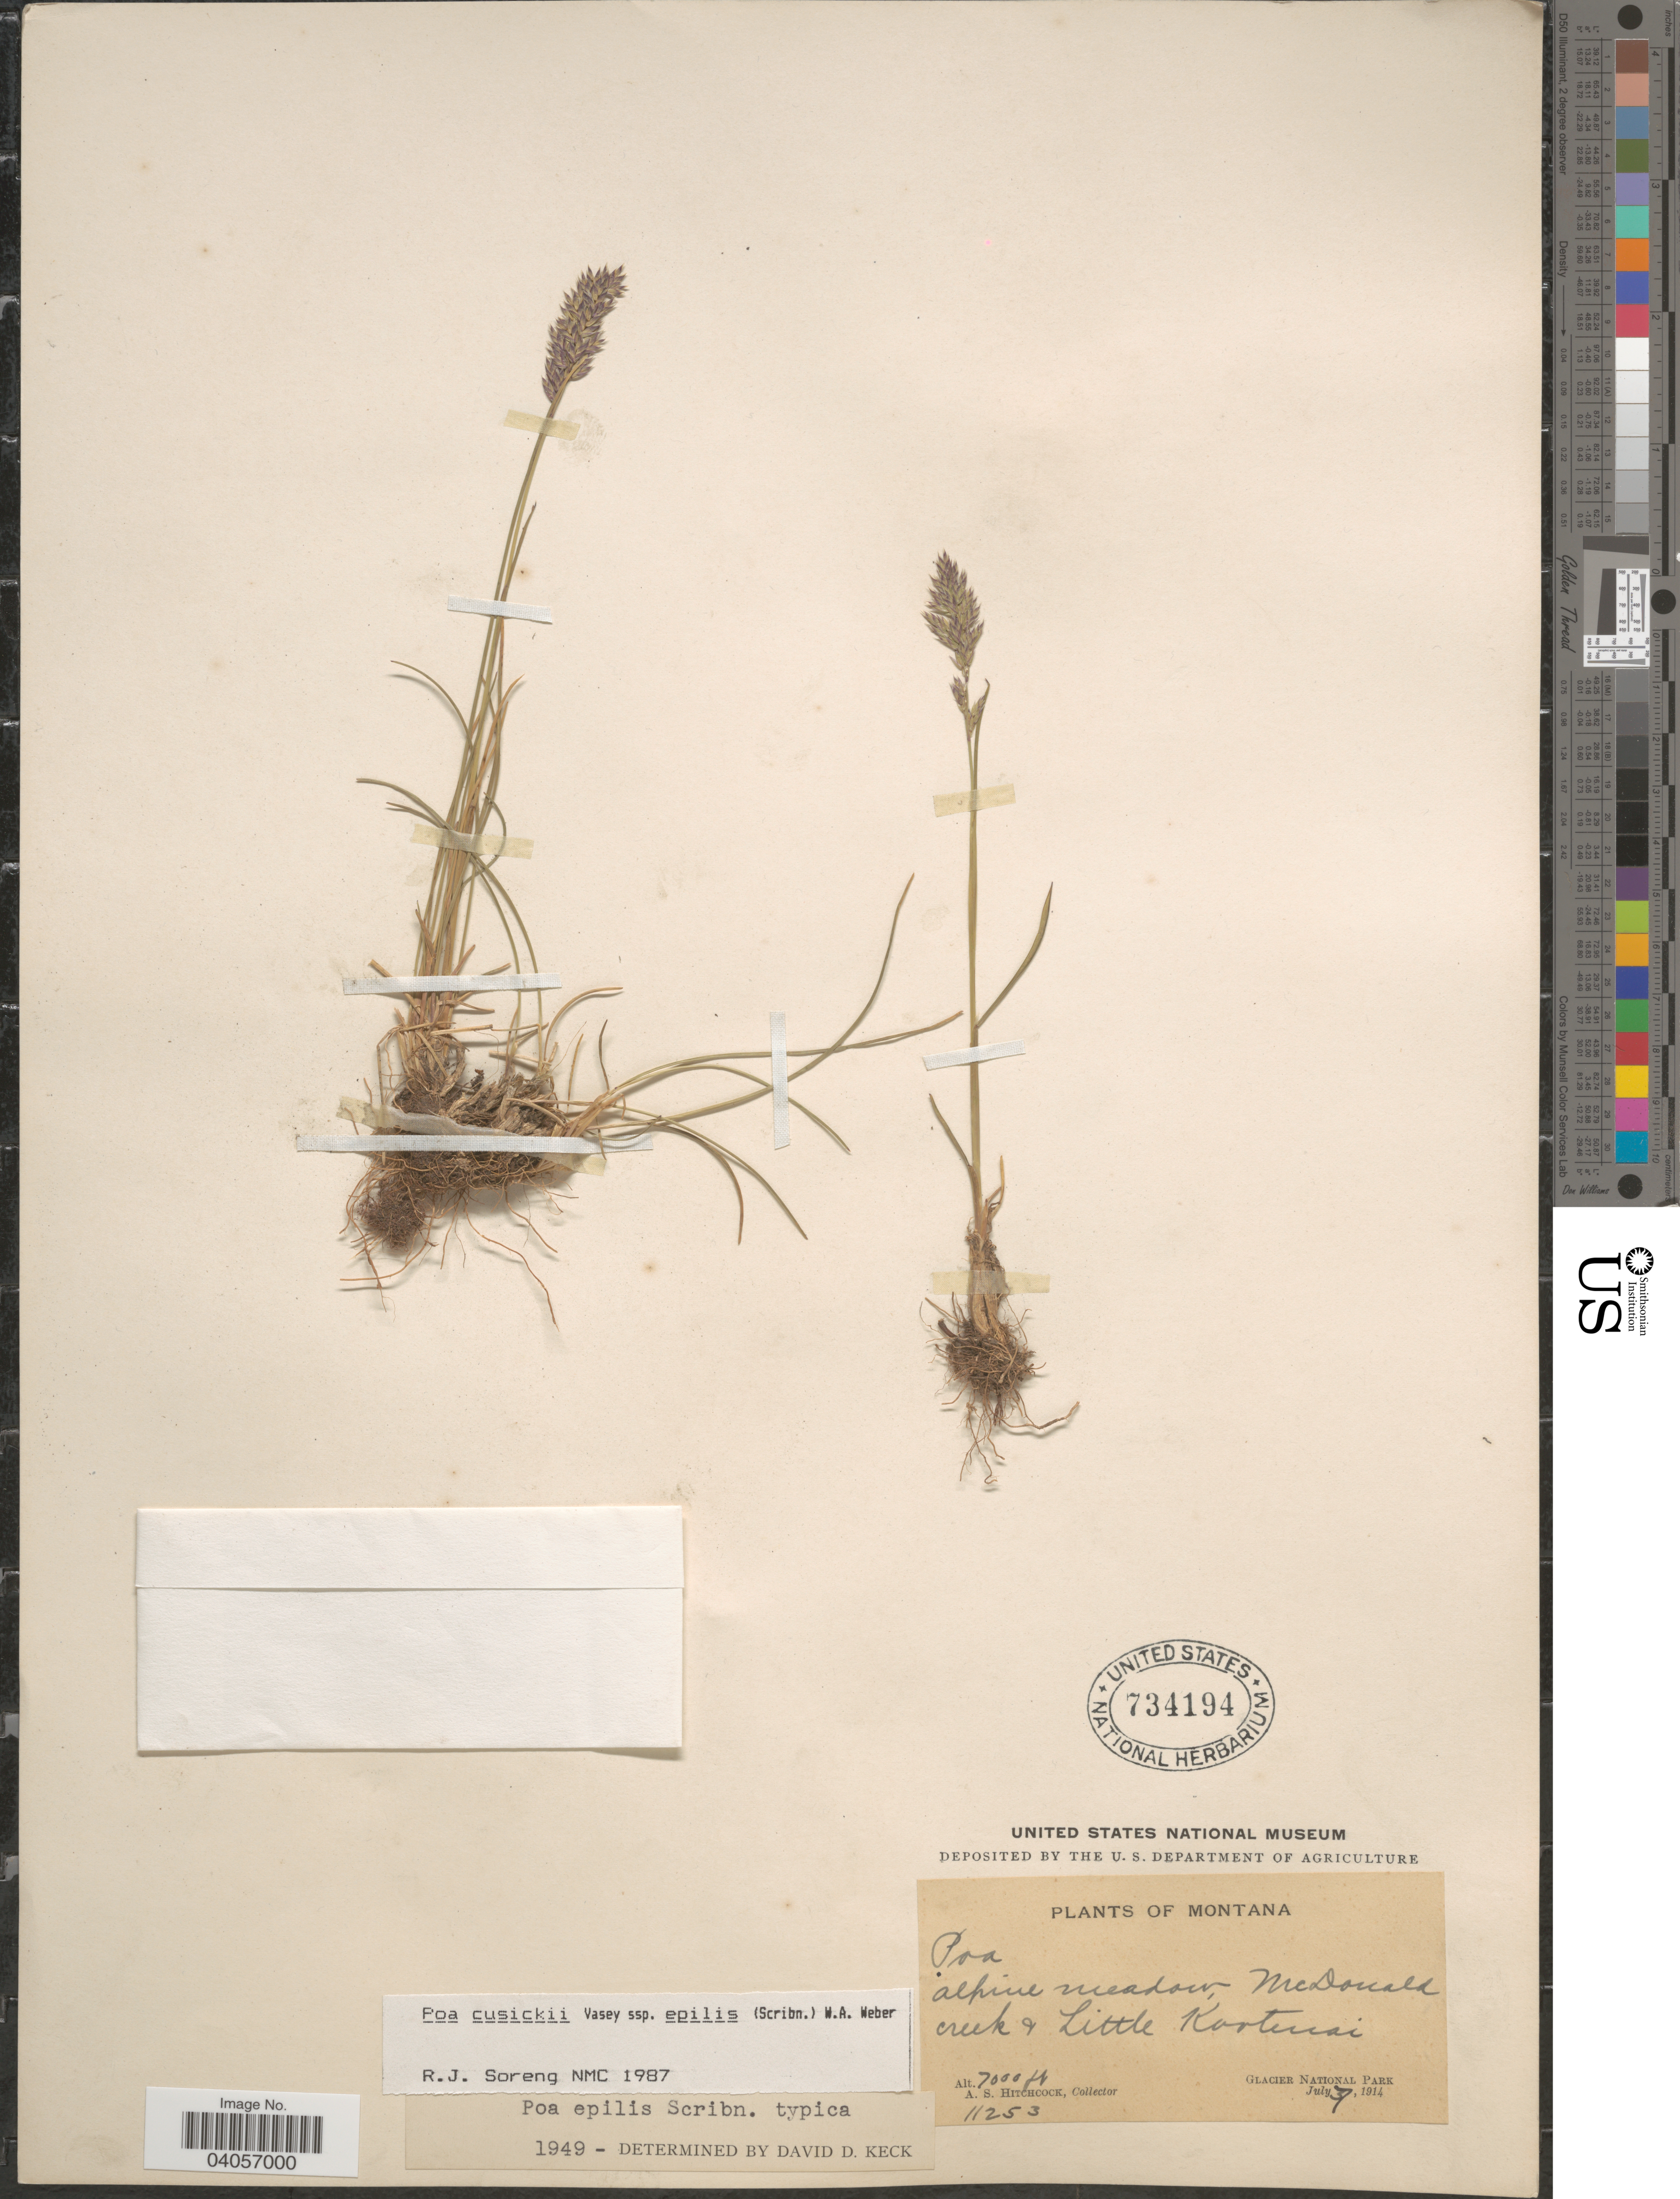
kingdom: Plantae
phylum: Tracheophyta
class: Liliopsida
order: Poales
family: Poaceae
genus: Poa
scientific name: Poa cusickii subsp. epilis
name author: (Scribn.) W.A. Weber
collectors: A. S. Hitchcock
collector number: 11253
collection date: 1914-07-07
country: United States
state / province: Montana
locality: Alpine meadow, McDonald creek & Little Kootenai. Glacier National Park.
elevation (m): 2134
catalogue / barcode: US 734194